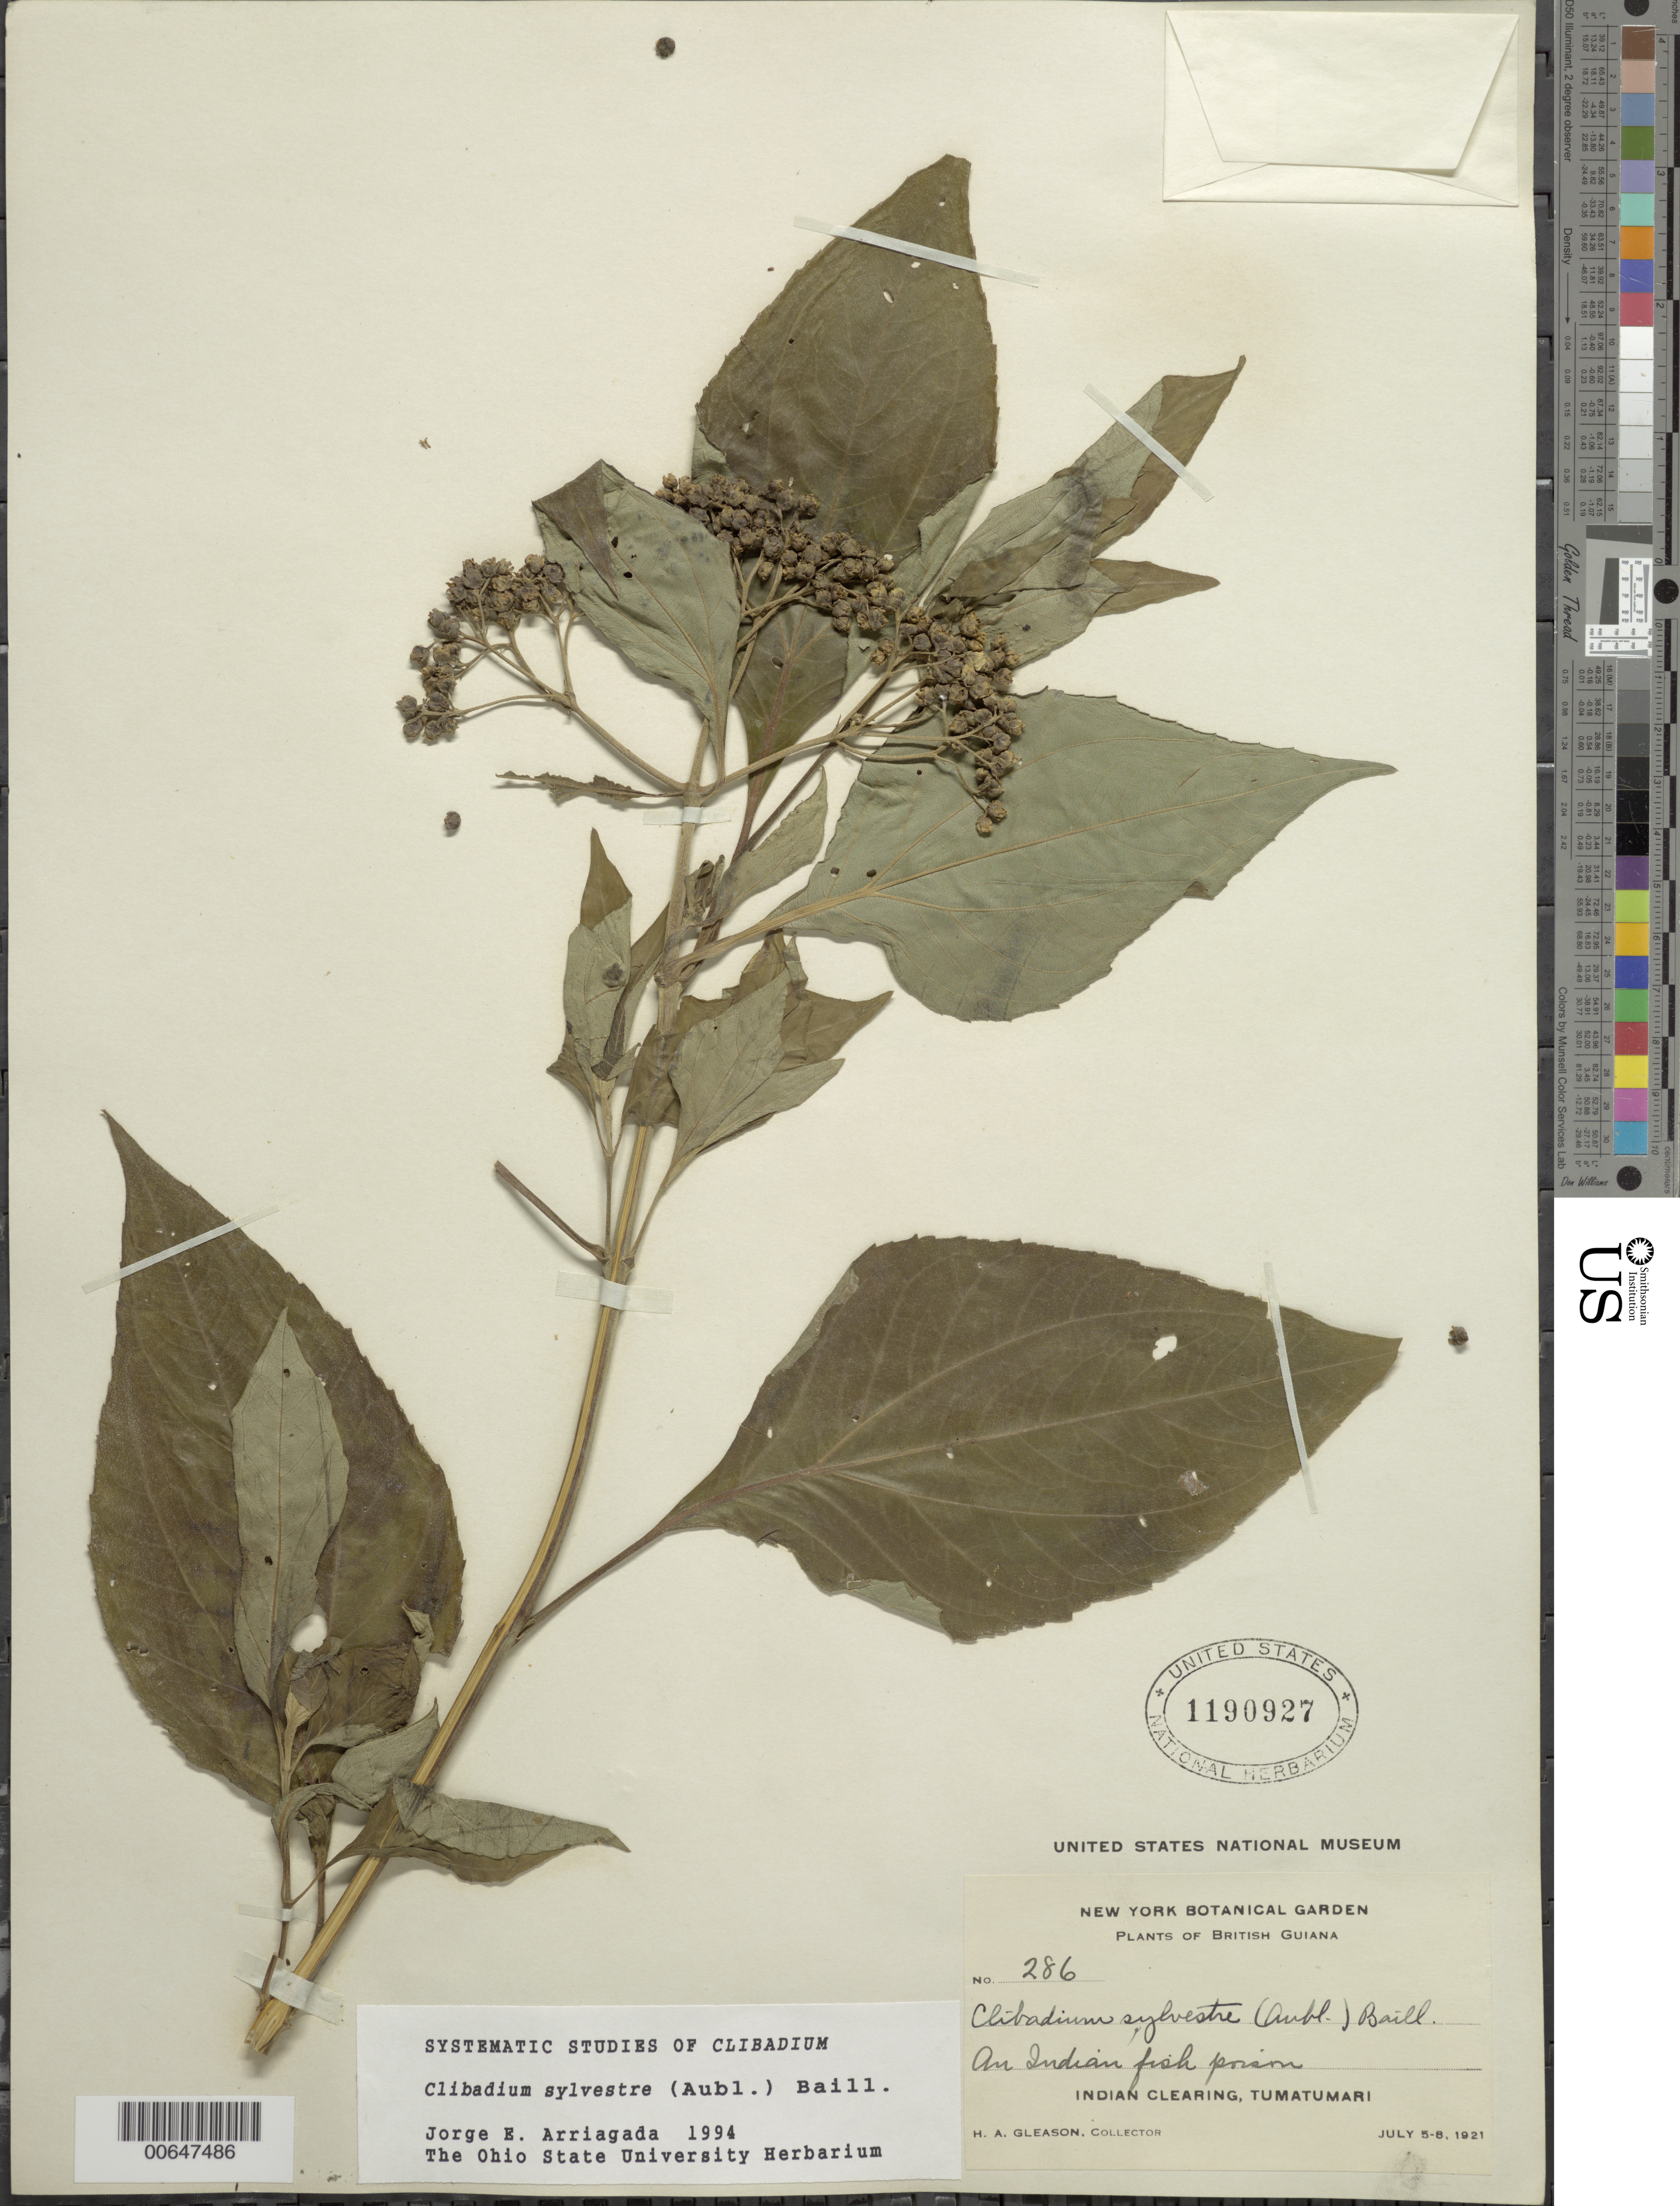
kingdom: Plantae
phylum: Tracheophyta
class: Magnoliopsida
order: Asterales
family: Asteraceae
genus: Clibadium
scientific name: Clibadium sylvestre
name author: (Aubl.) Baill.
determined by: Pruski, J. F.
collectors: H. A. Gleason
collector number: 286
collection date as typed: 18-Jun-21 to 8-Jul-21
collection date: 1921-06-18/1921-07-08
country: Guyana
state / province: Potaro-Siparuni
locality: Tumatumari Village, Potaro R.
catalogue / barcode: US 1190927